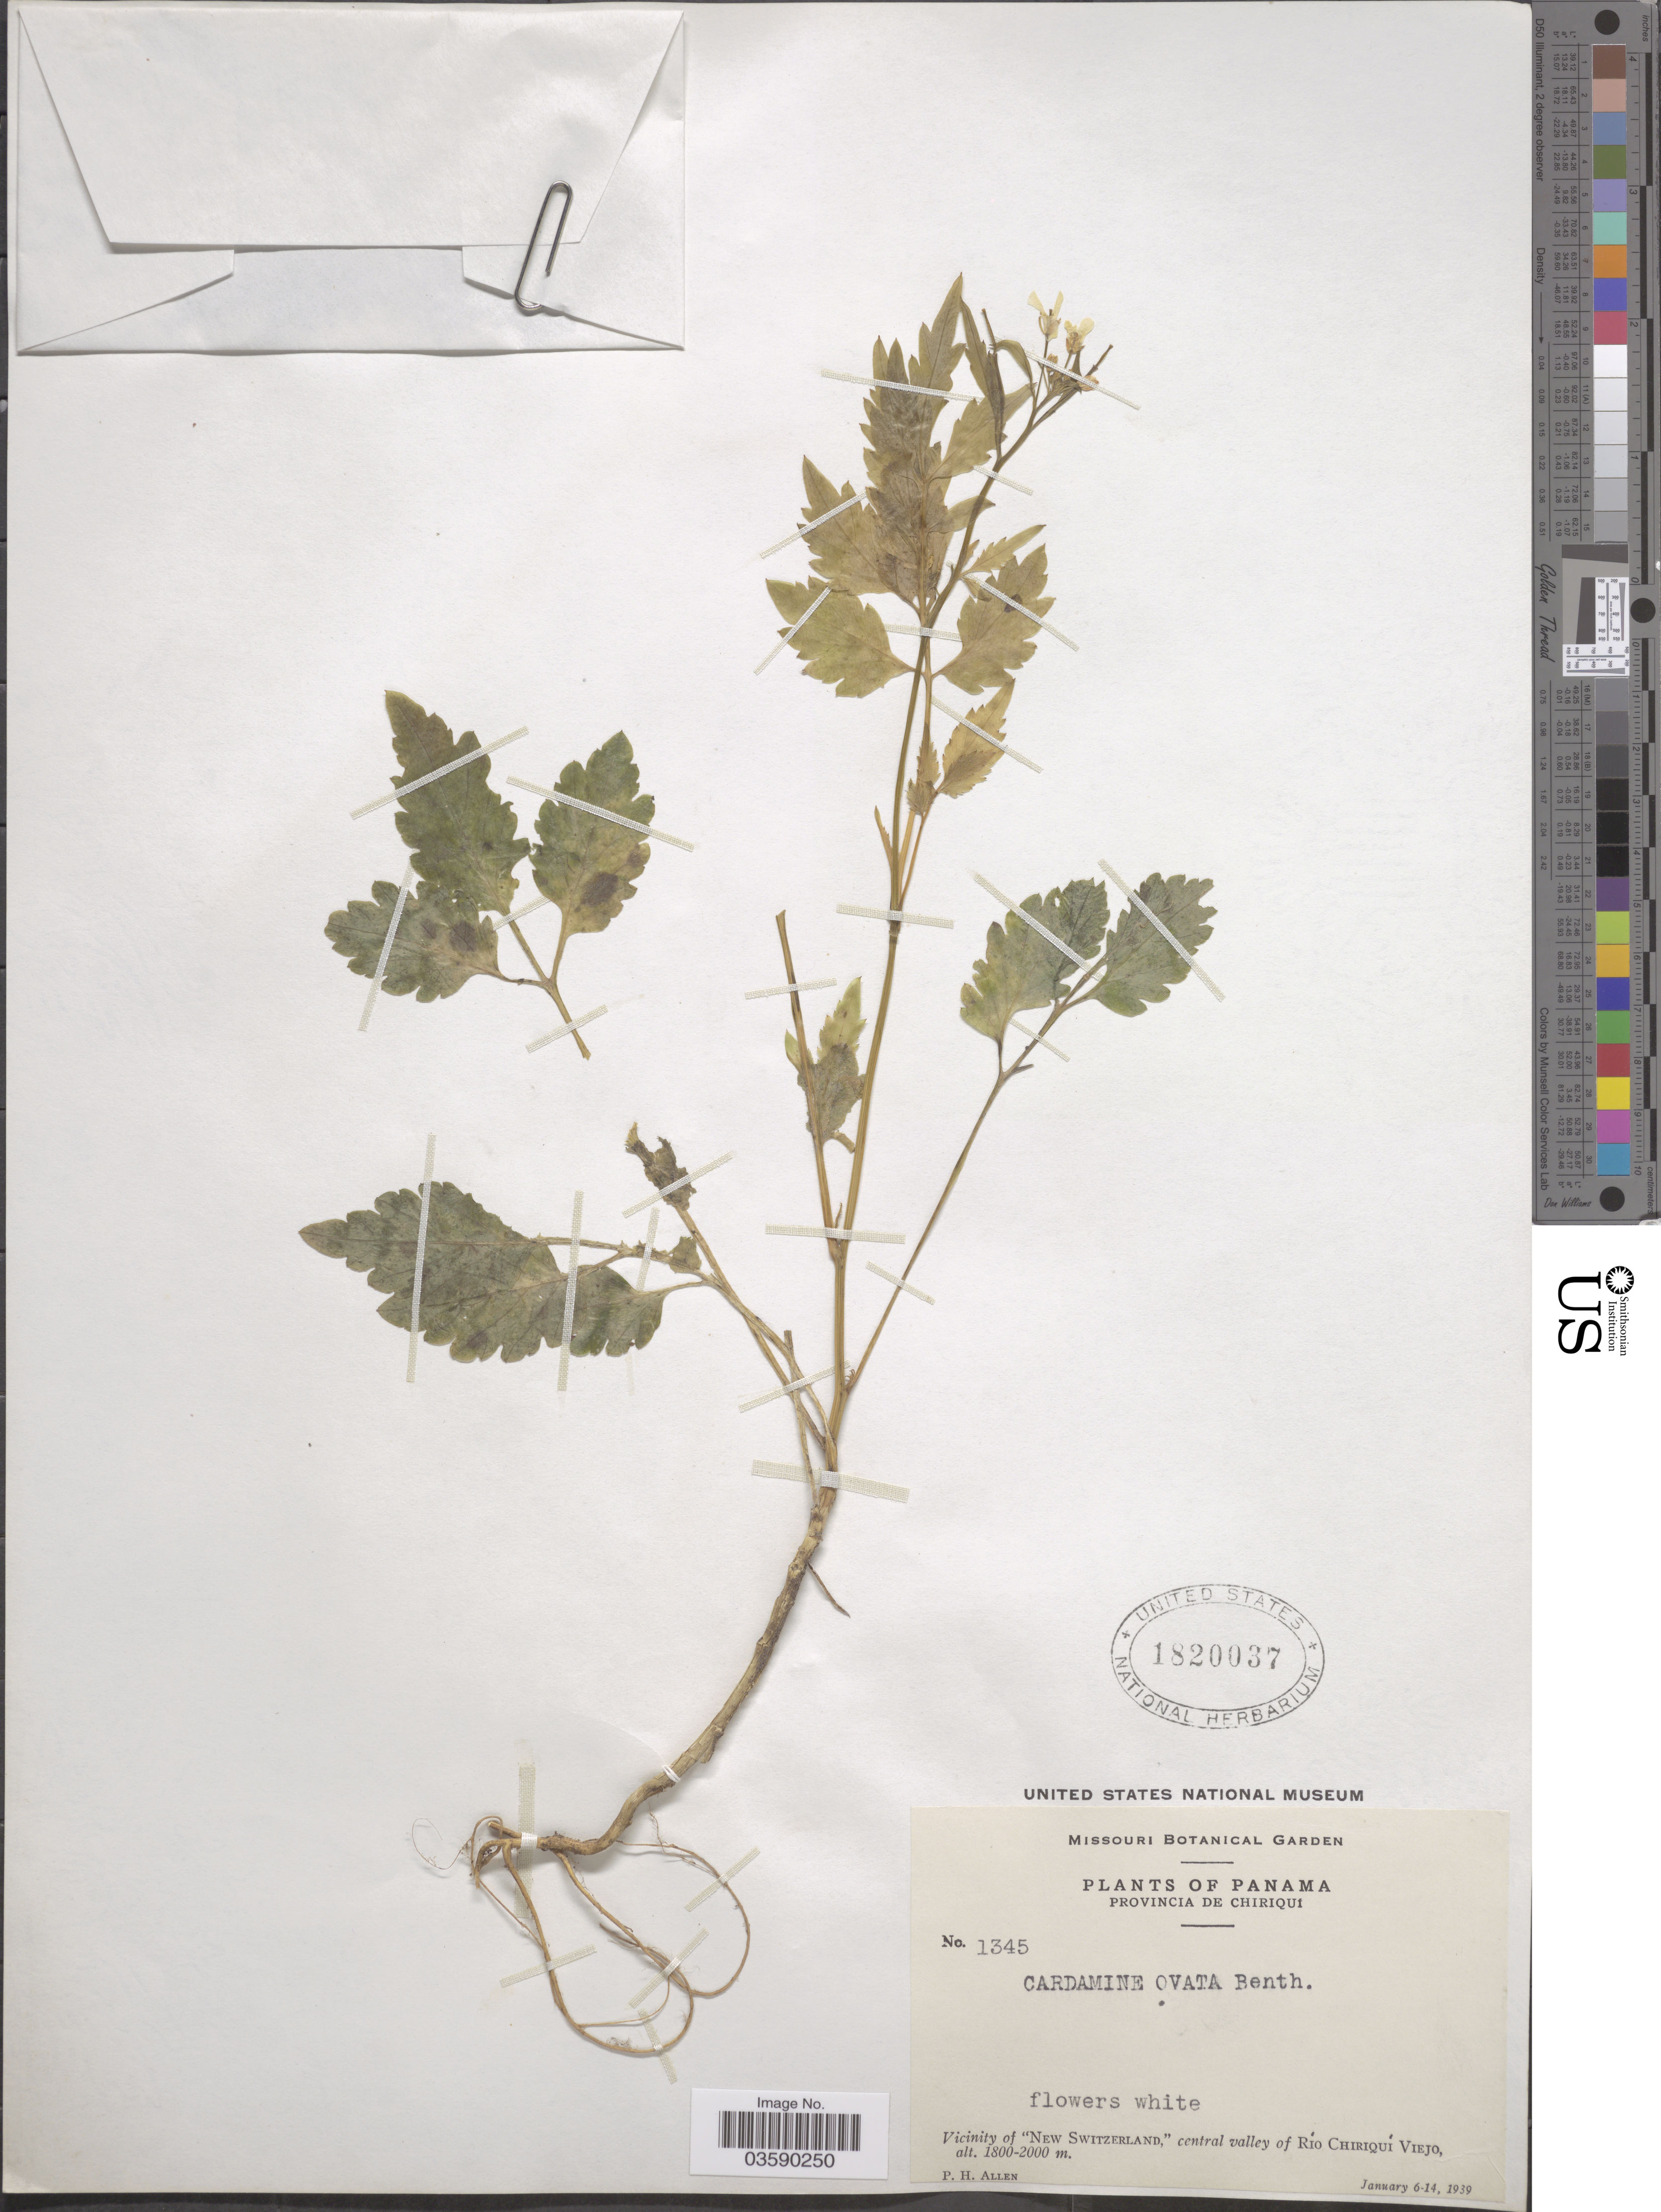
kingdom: Plantae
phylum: Tracheophyta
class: Magnoliopsida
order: Brassicales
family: Brassicaceae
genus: Cardamine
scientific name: Cardamine ovata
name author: Benth.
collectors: P. H. Allen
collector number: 1345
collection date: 1939-01-06/1939-01-14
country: Panama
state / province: Panamá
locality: Provincia De Chiriqui. Vicinity of "New Zwitserland", central valley of Río Chirquí Viejo.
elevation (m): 1800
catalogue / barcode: US 1820037